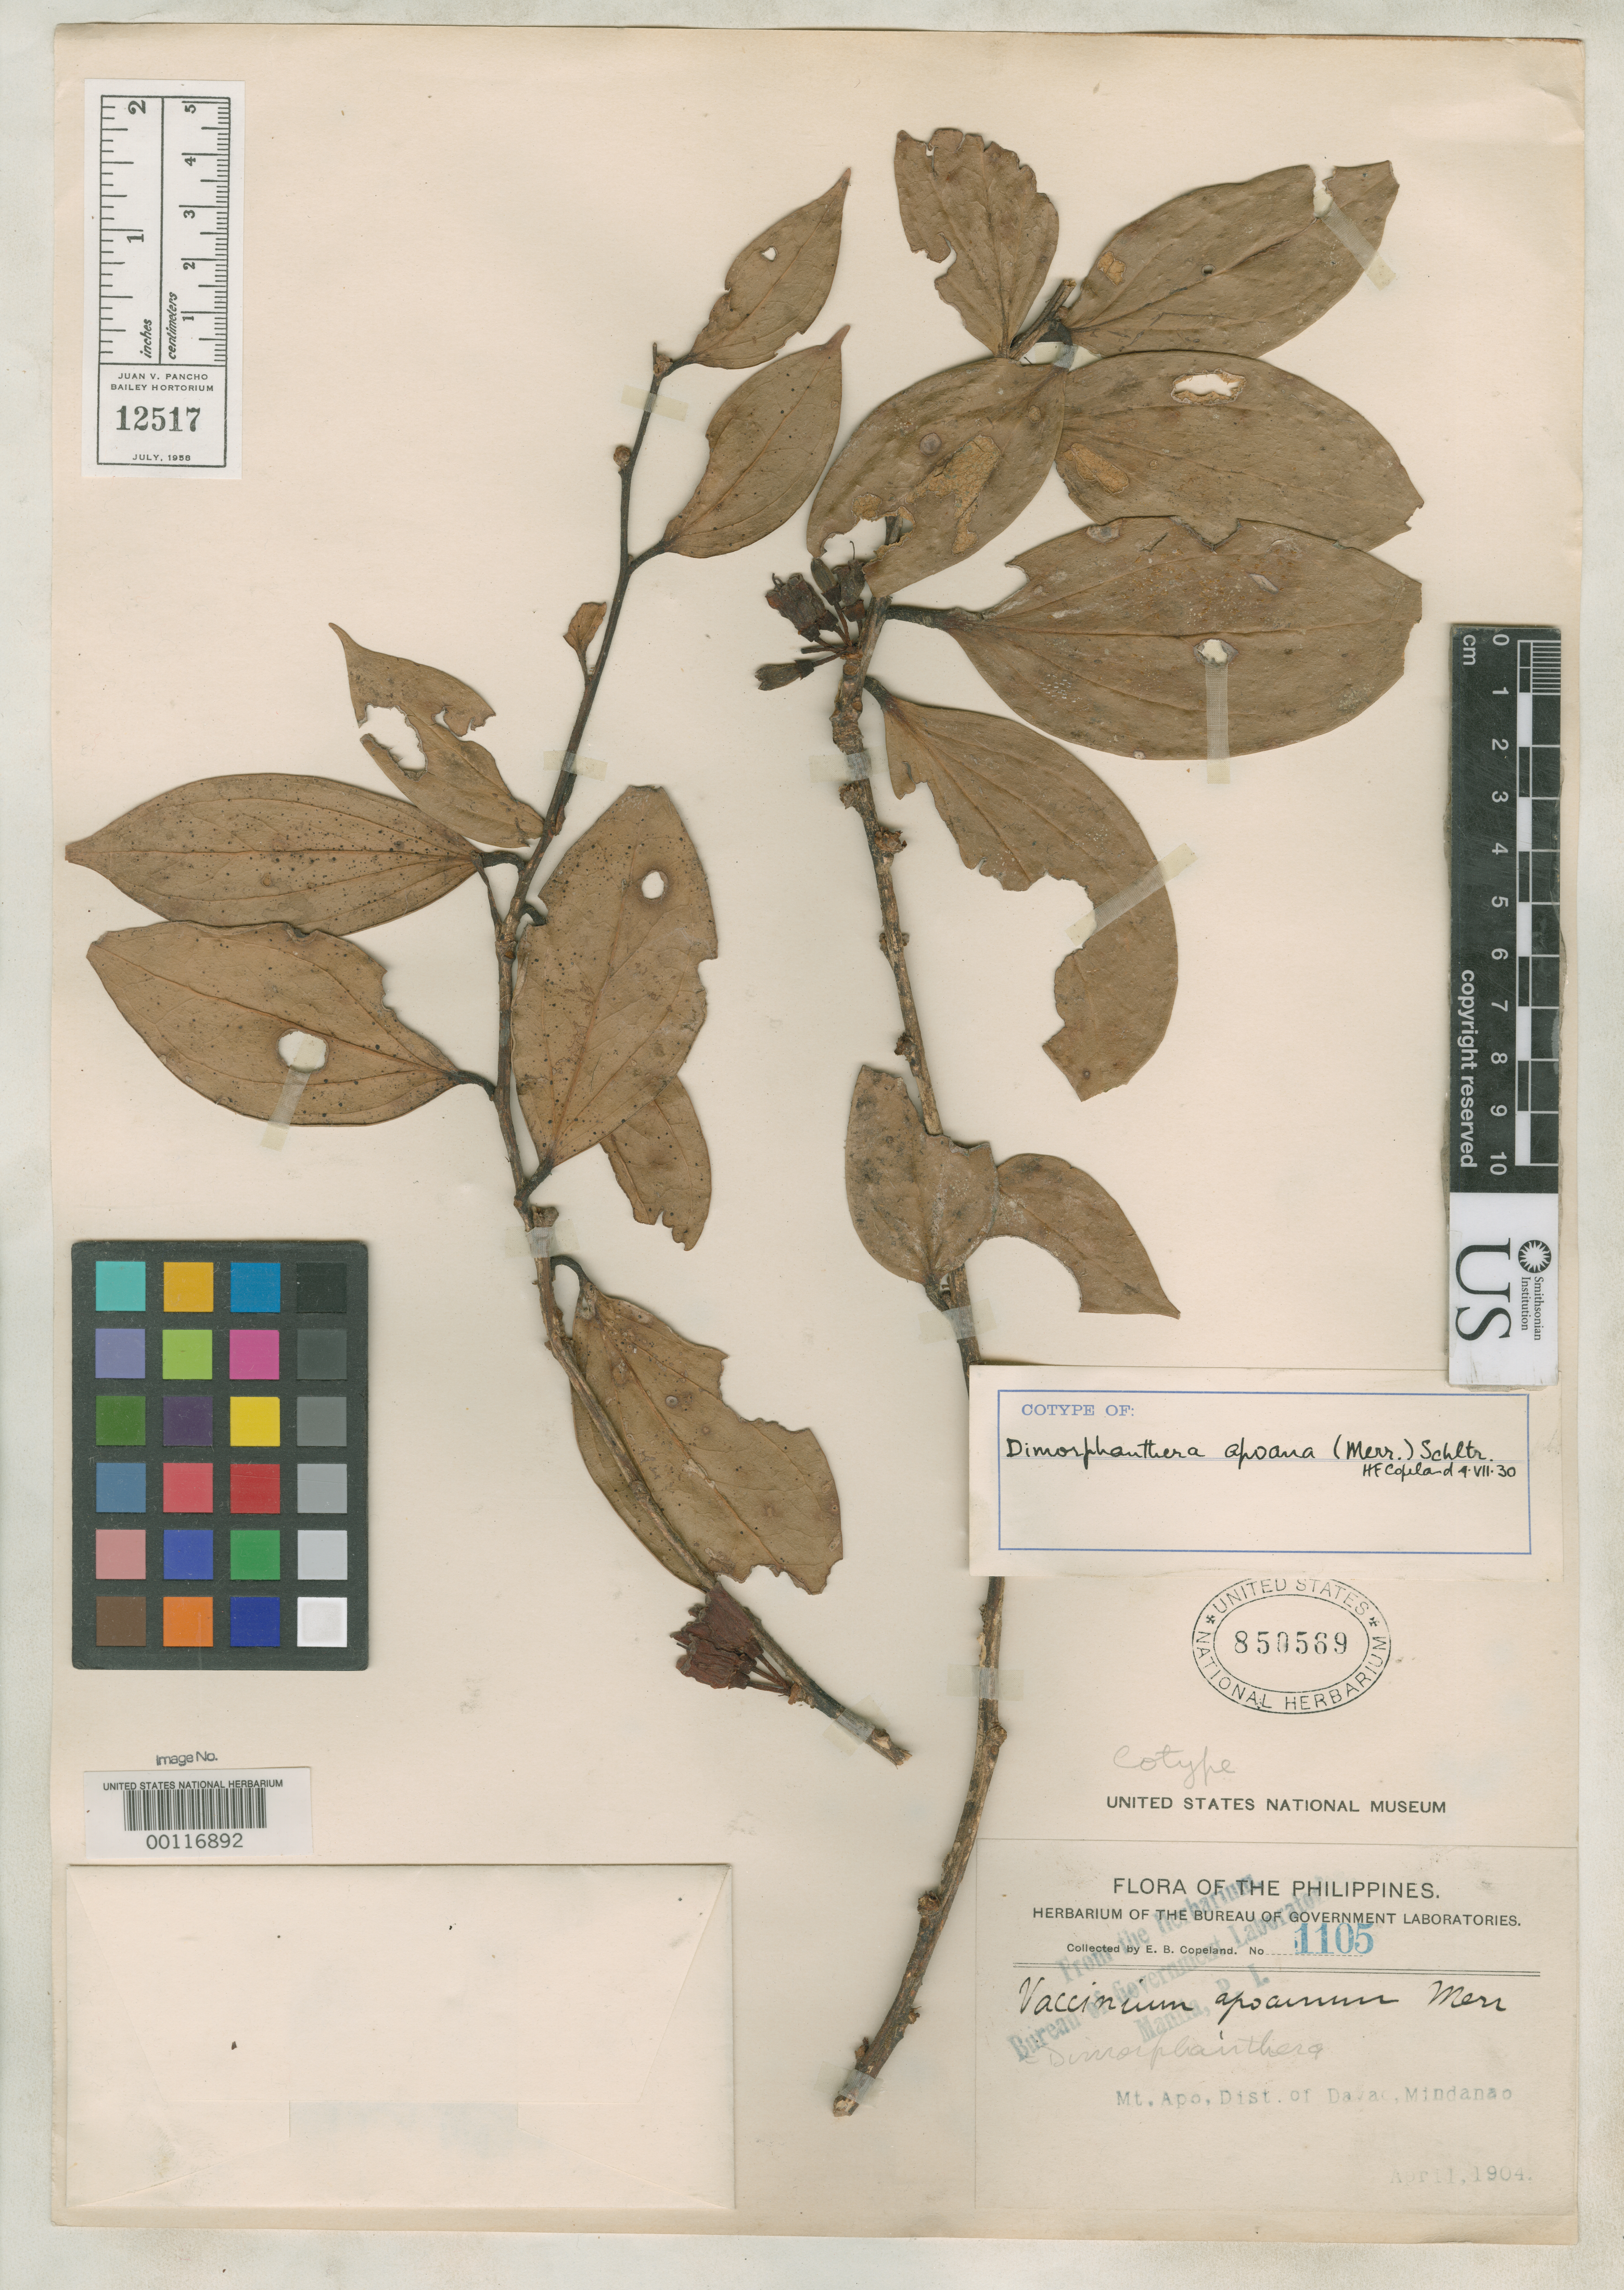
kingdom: Plantae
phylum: Tracheophyta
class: Magnoliopsida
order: Ericales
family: Ericaceae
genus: Vaccinium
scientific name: Vaccinium apoanum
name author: Merr.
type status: Possible Isotype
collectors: E. B. Copeland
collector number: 1105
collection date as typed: Apr 1904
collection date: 1904-04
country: Philippines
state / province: Davao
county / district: Davao del Sur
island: Mindanao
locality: Mt. Apo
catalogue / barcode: US 850569